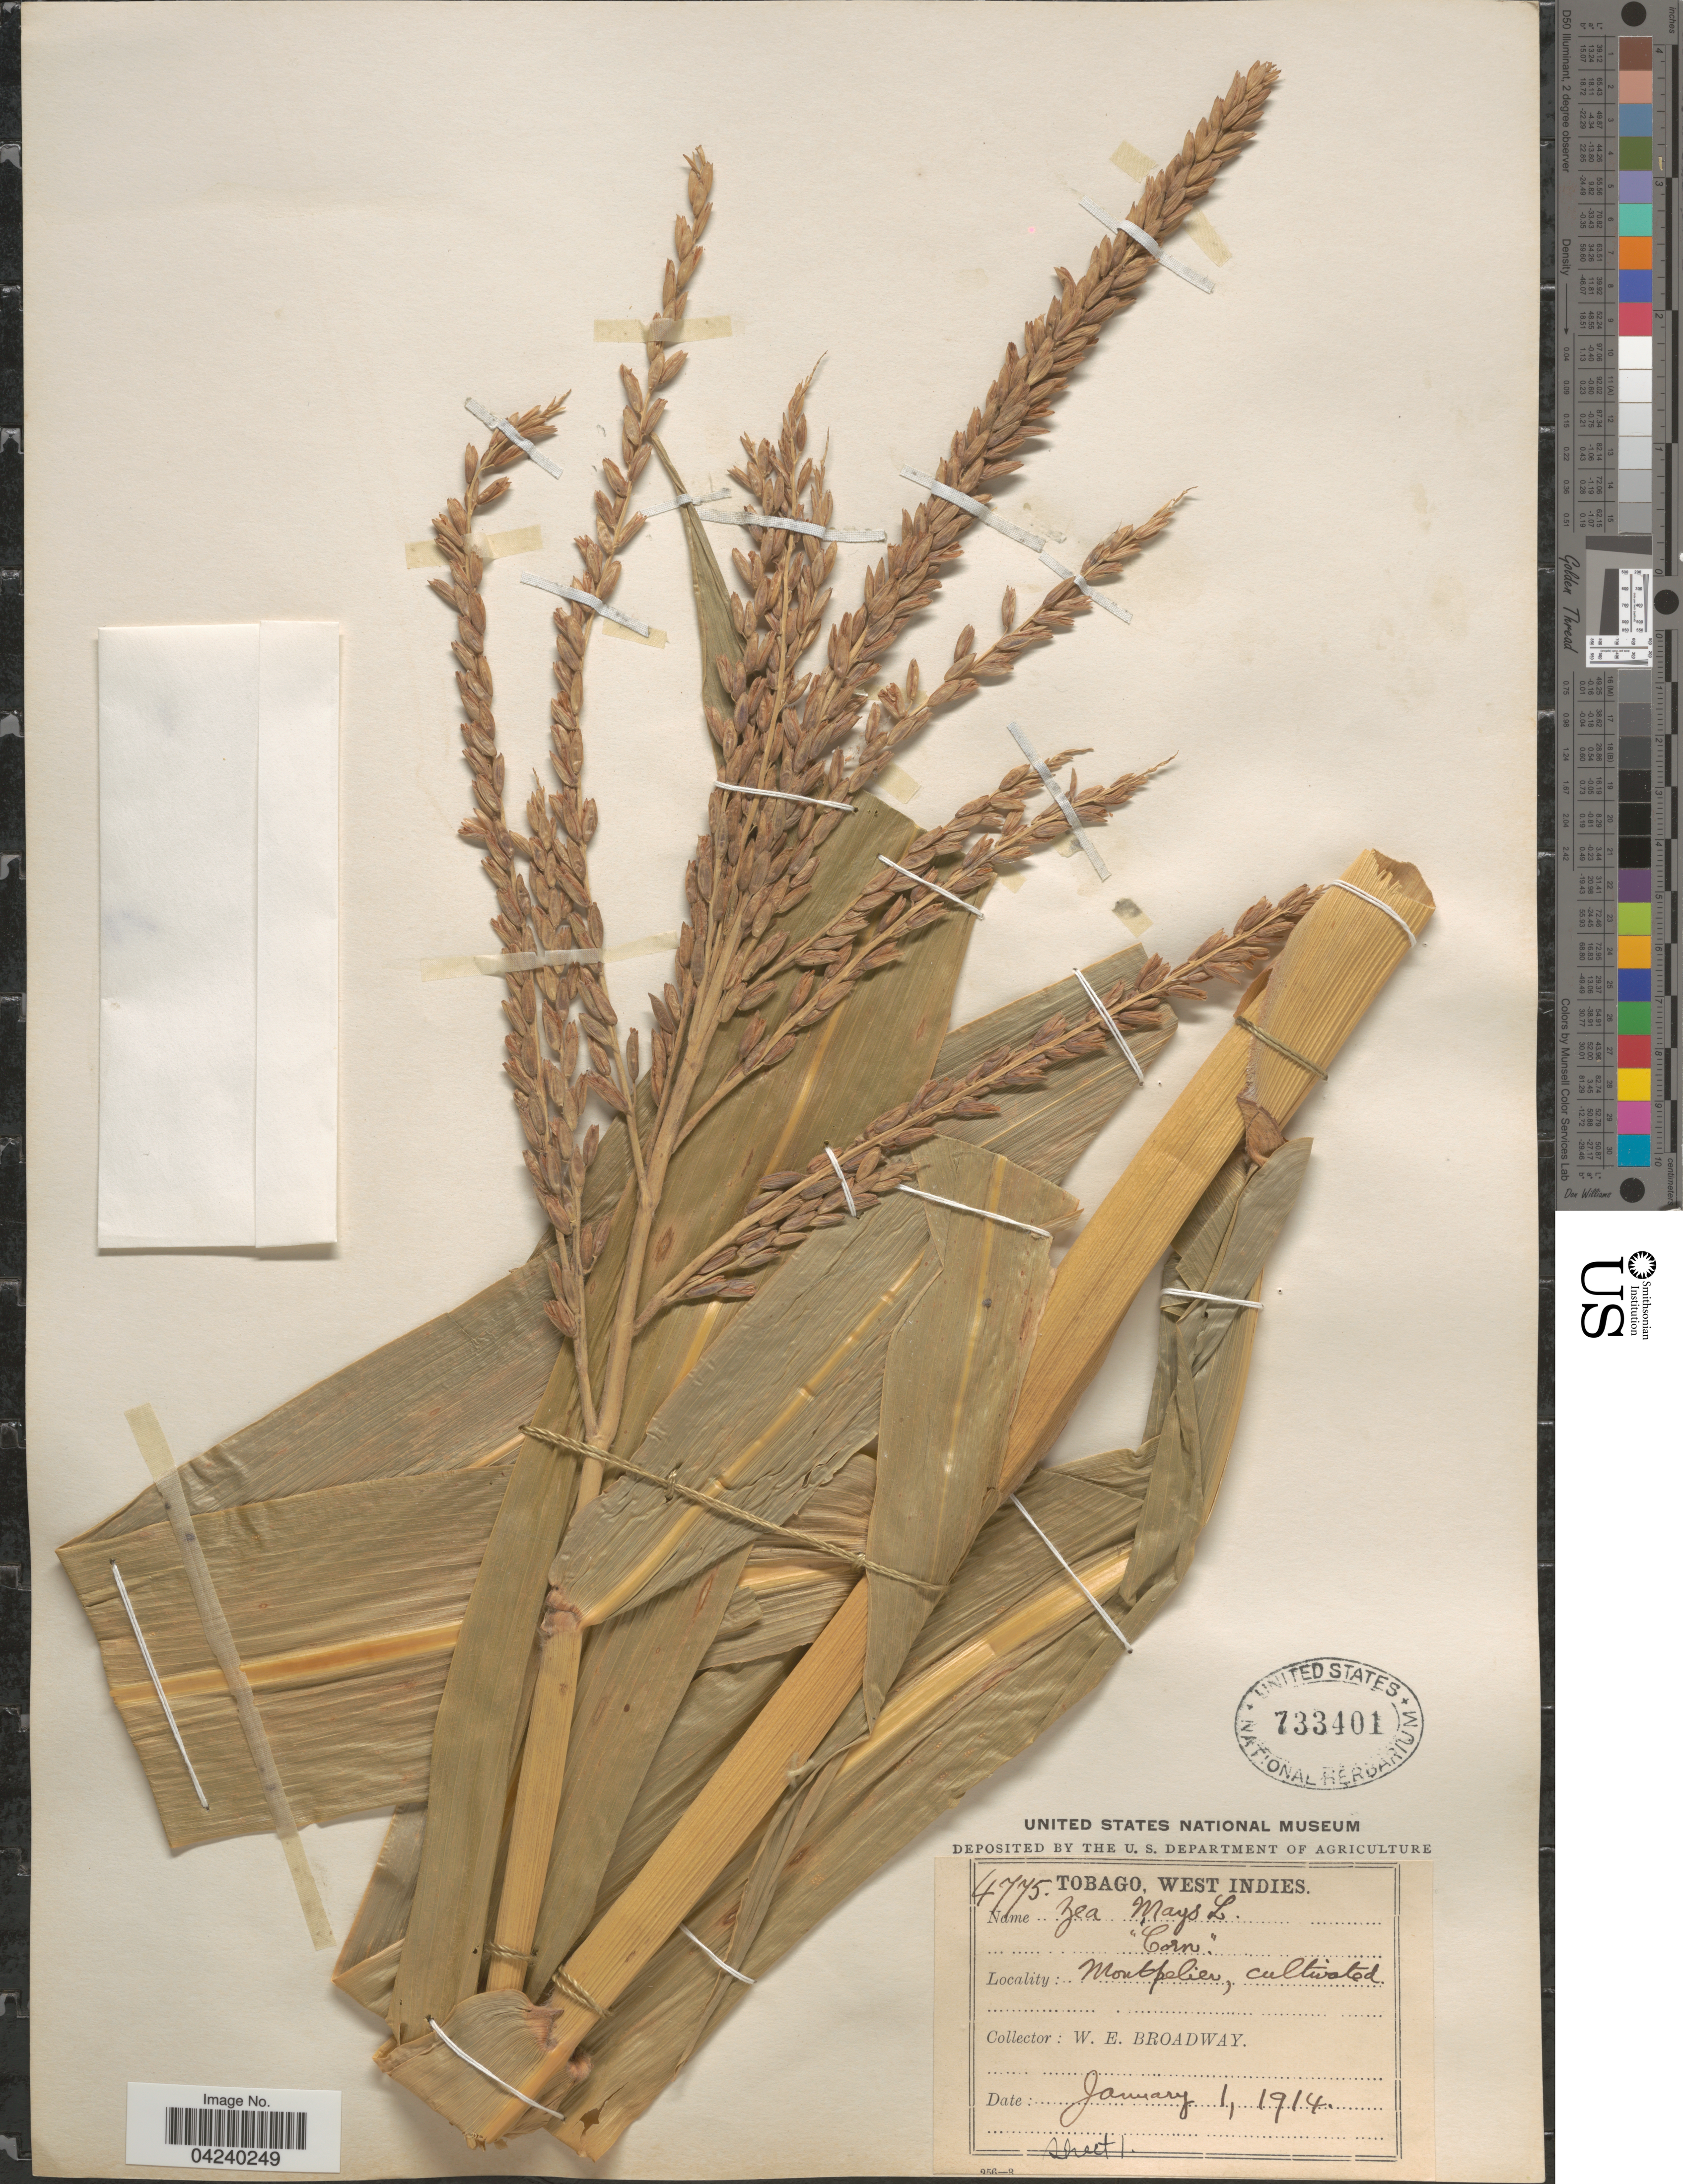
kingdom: Plantae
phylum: Tracheophyta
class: Liliopsida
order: Poales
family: Poaceae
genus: Zea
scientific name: Zea mays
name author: L.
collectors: W. E. Broadway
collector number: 4775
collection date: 1914-01-01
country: Trinidad and Tobago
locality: Tobago. Montpelier.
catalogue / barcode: US 733401